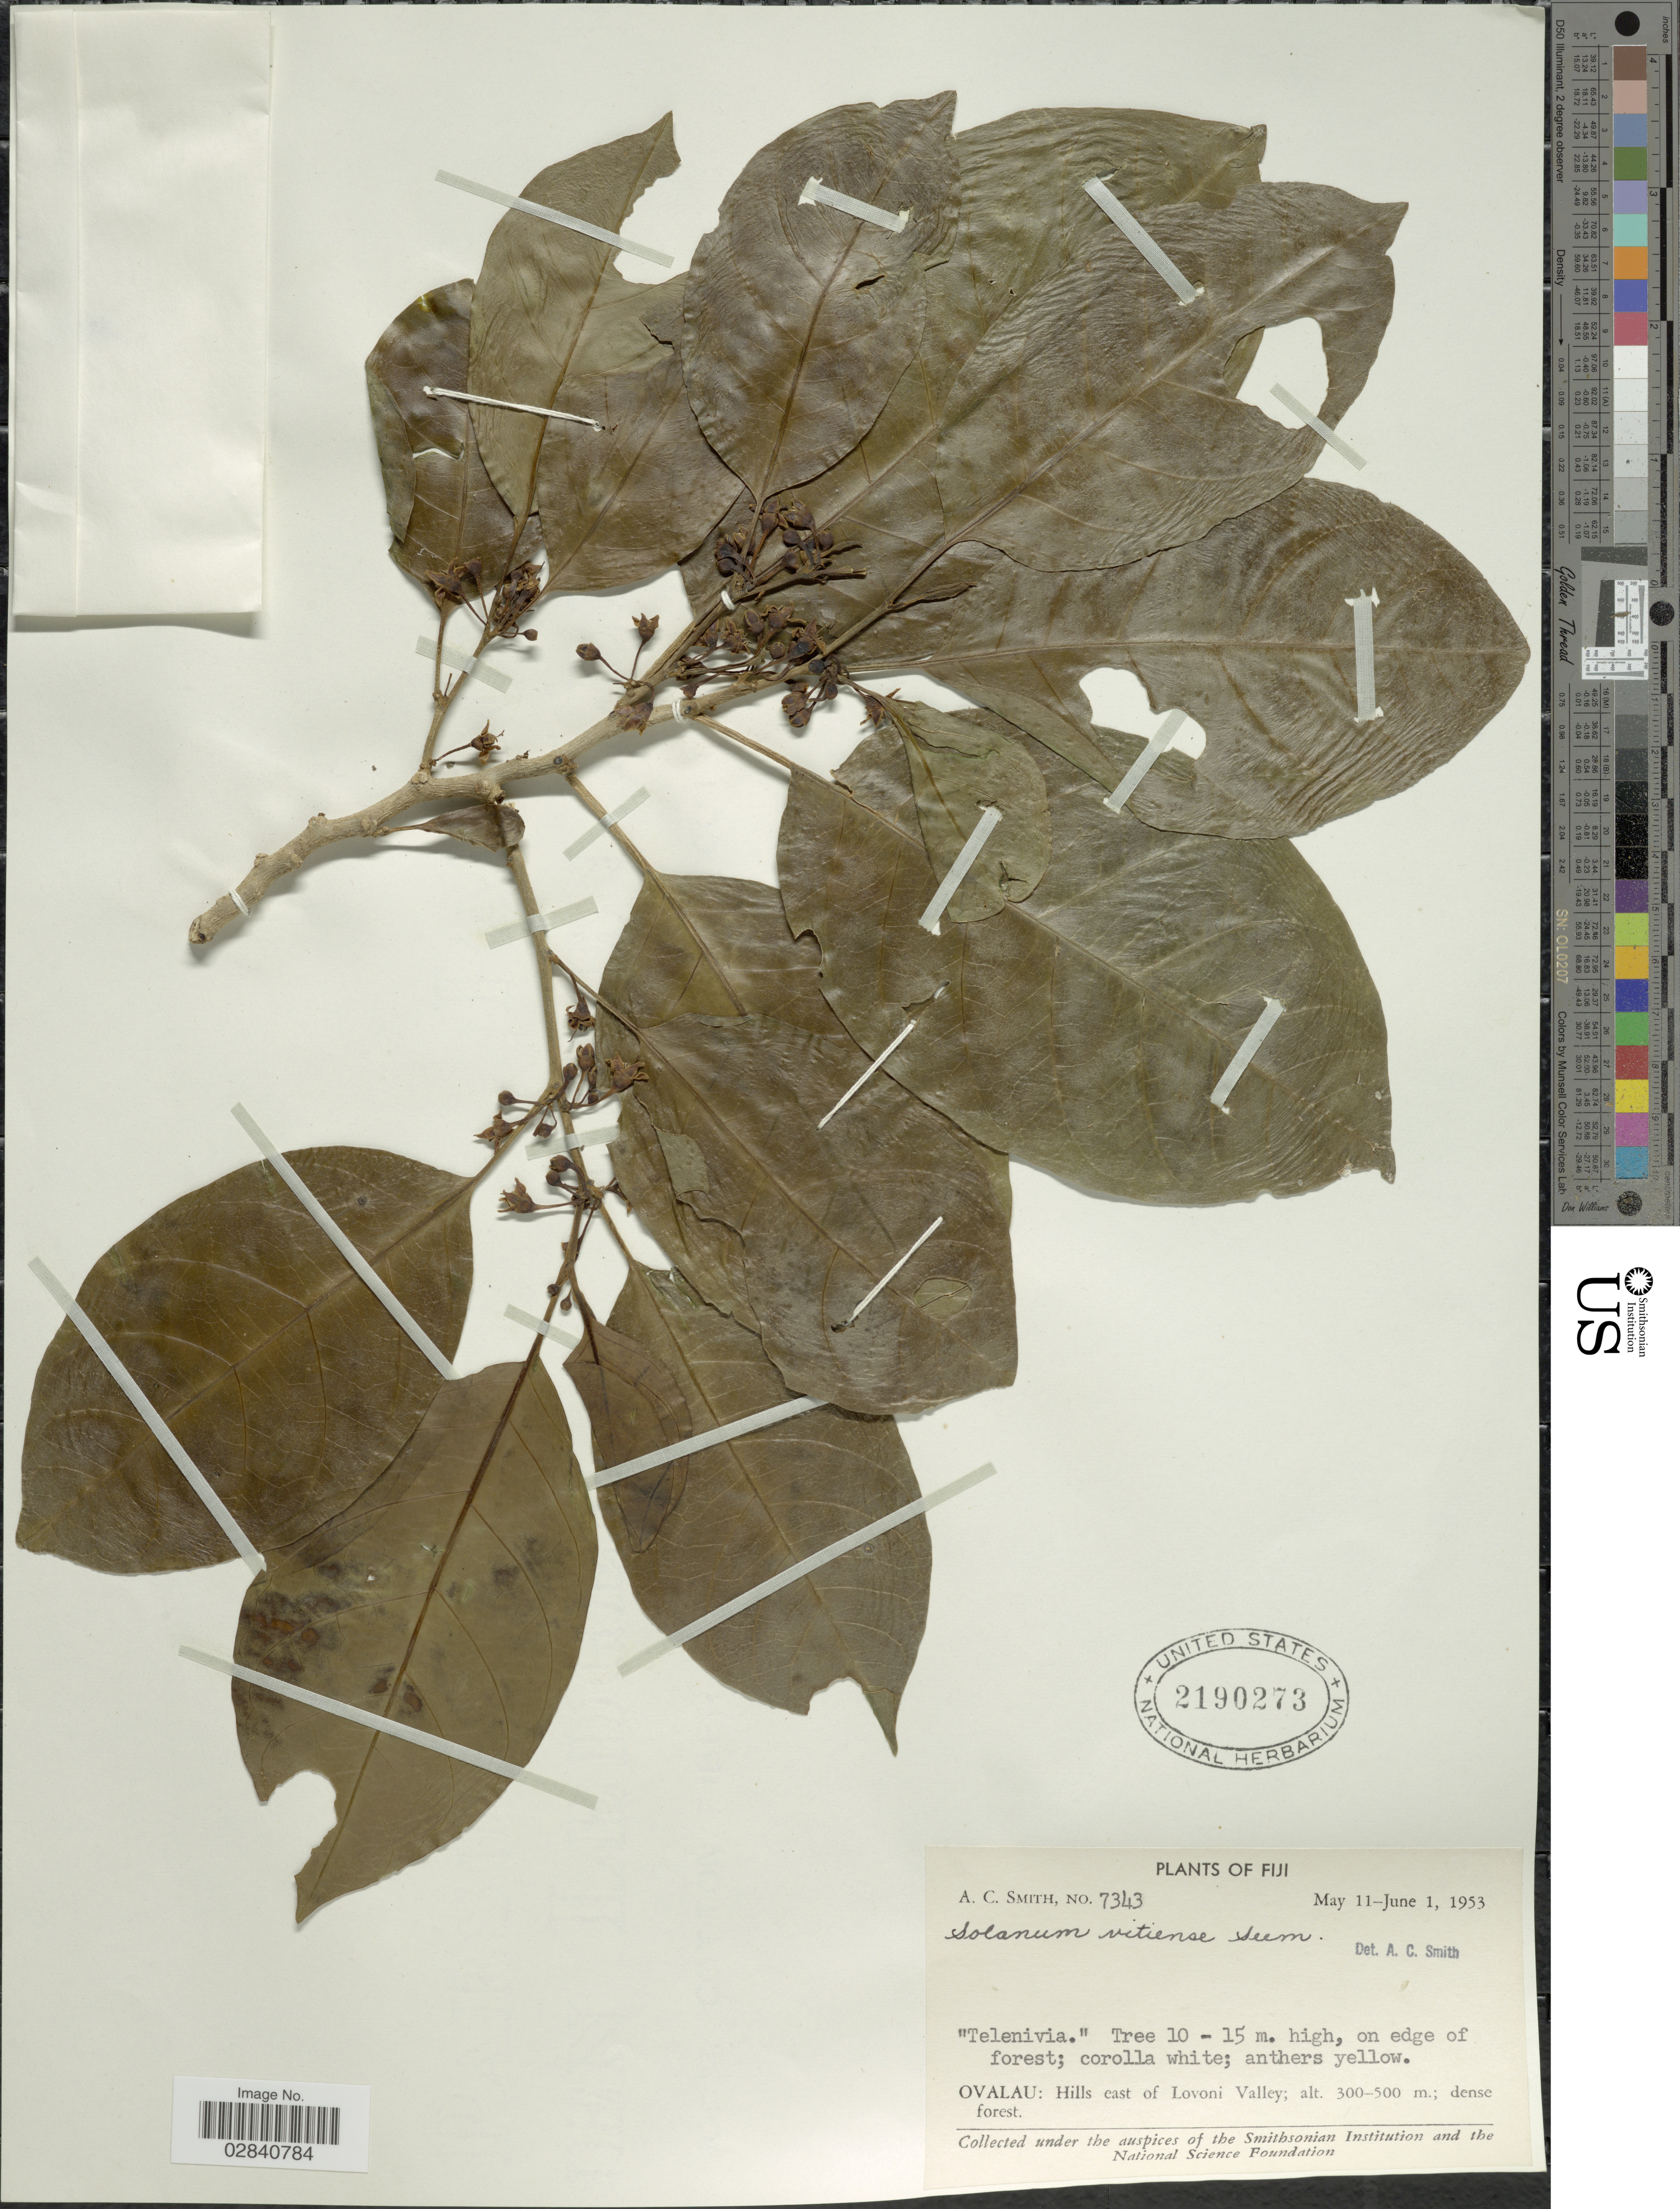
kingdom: Plantae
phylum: Tracheophyta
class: Magnoliopsida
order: Solanales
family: Solanaceae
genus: Lycianthes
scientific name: Lycianthes vitiensis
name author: (Seem.) A.R. Bean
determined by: Knapp, S. D.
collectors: A. C. Smith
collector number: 7343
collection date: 1953-05-11/1953-06-01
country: Fiji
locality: Ovalau: Hills east of Lovoni Valley.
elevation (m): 300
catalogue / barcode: US 2190273